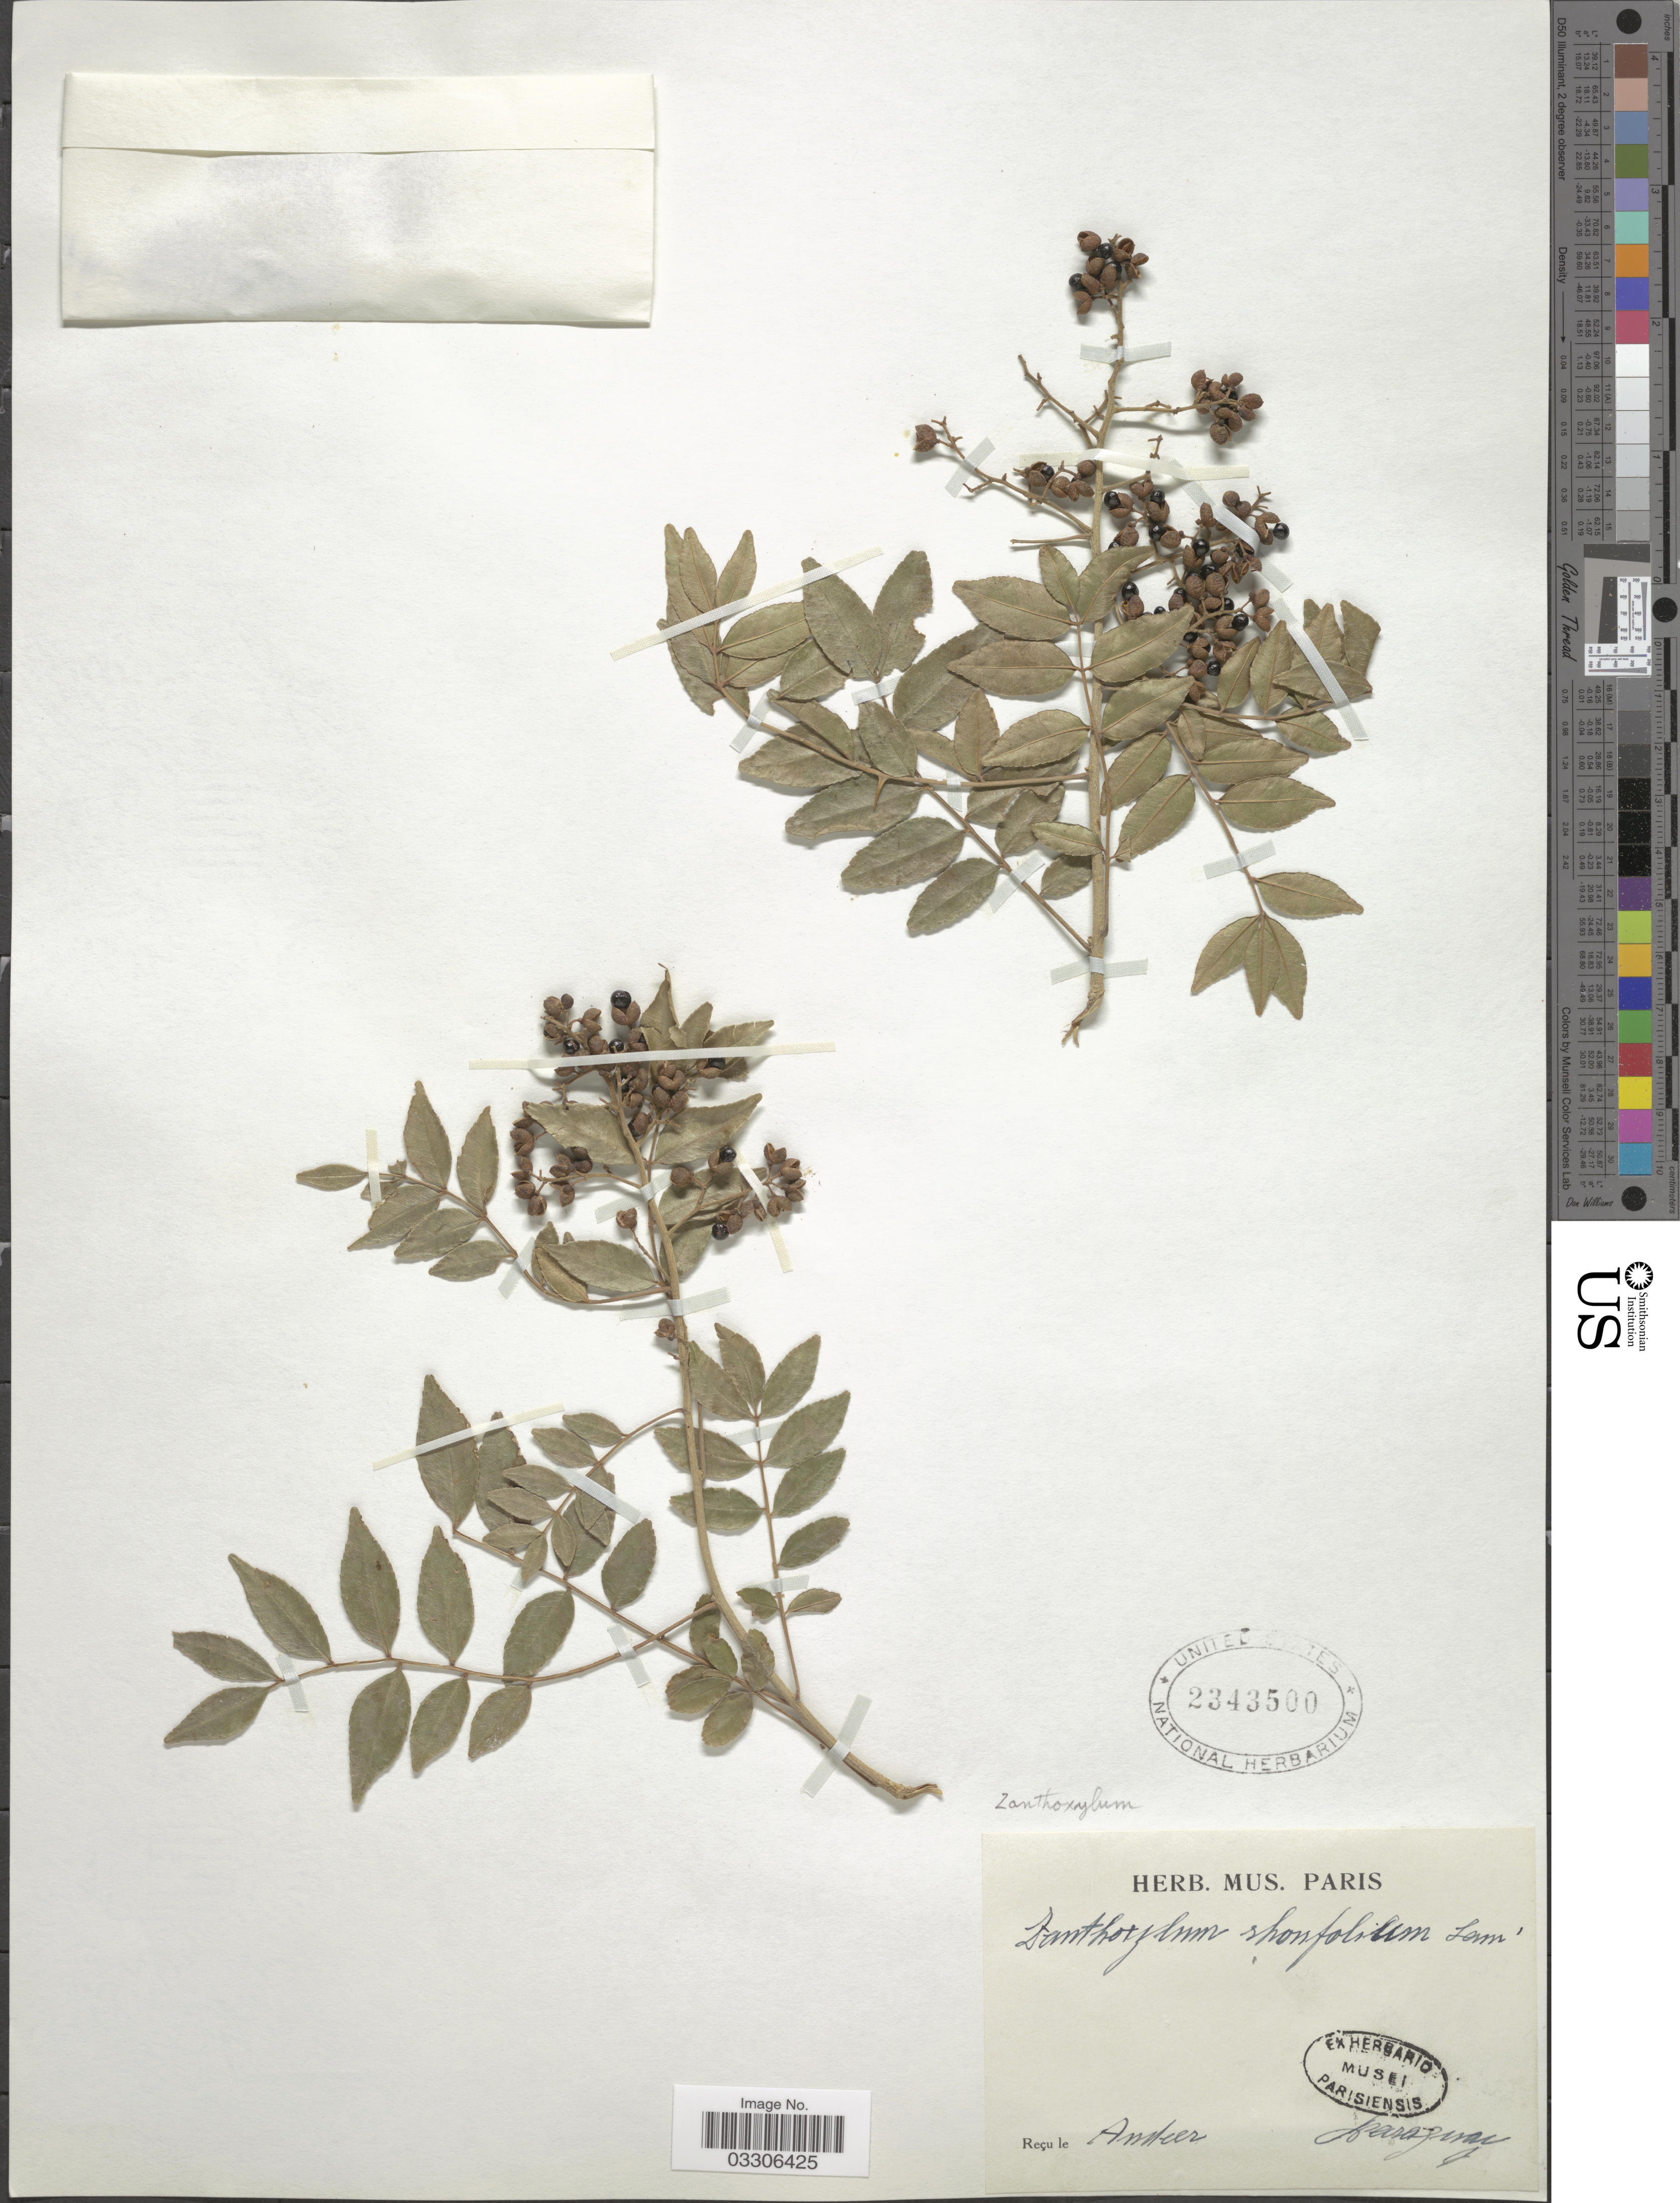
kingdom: Plantae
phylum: Tracheophyta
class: Magnoliopsida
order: Sapindales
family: Rutaceae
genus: Zanthoxylum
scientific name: Zanthoxylum schinifolium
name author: Siebold & Zucc.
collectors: Andeer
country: Paraguay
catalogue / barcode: US 2343500